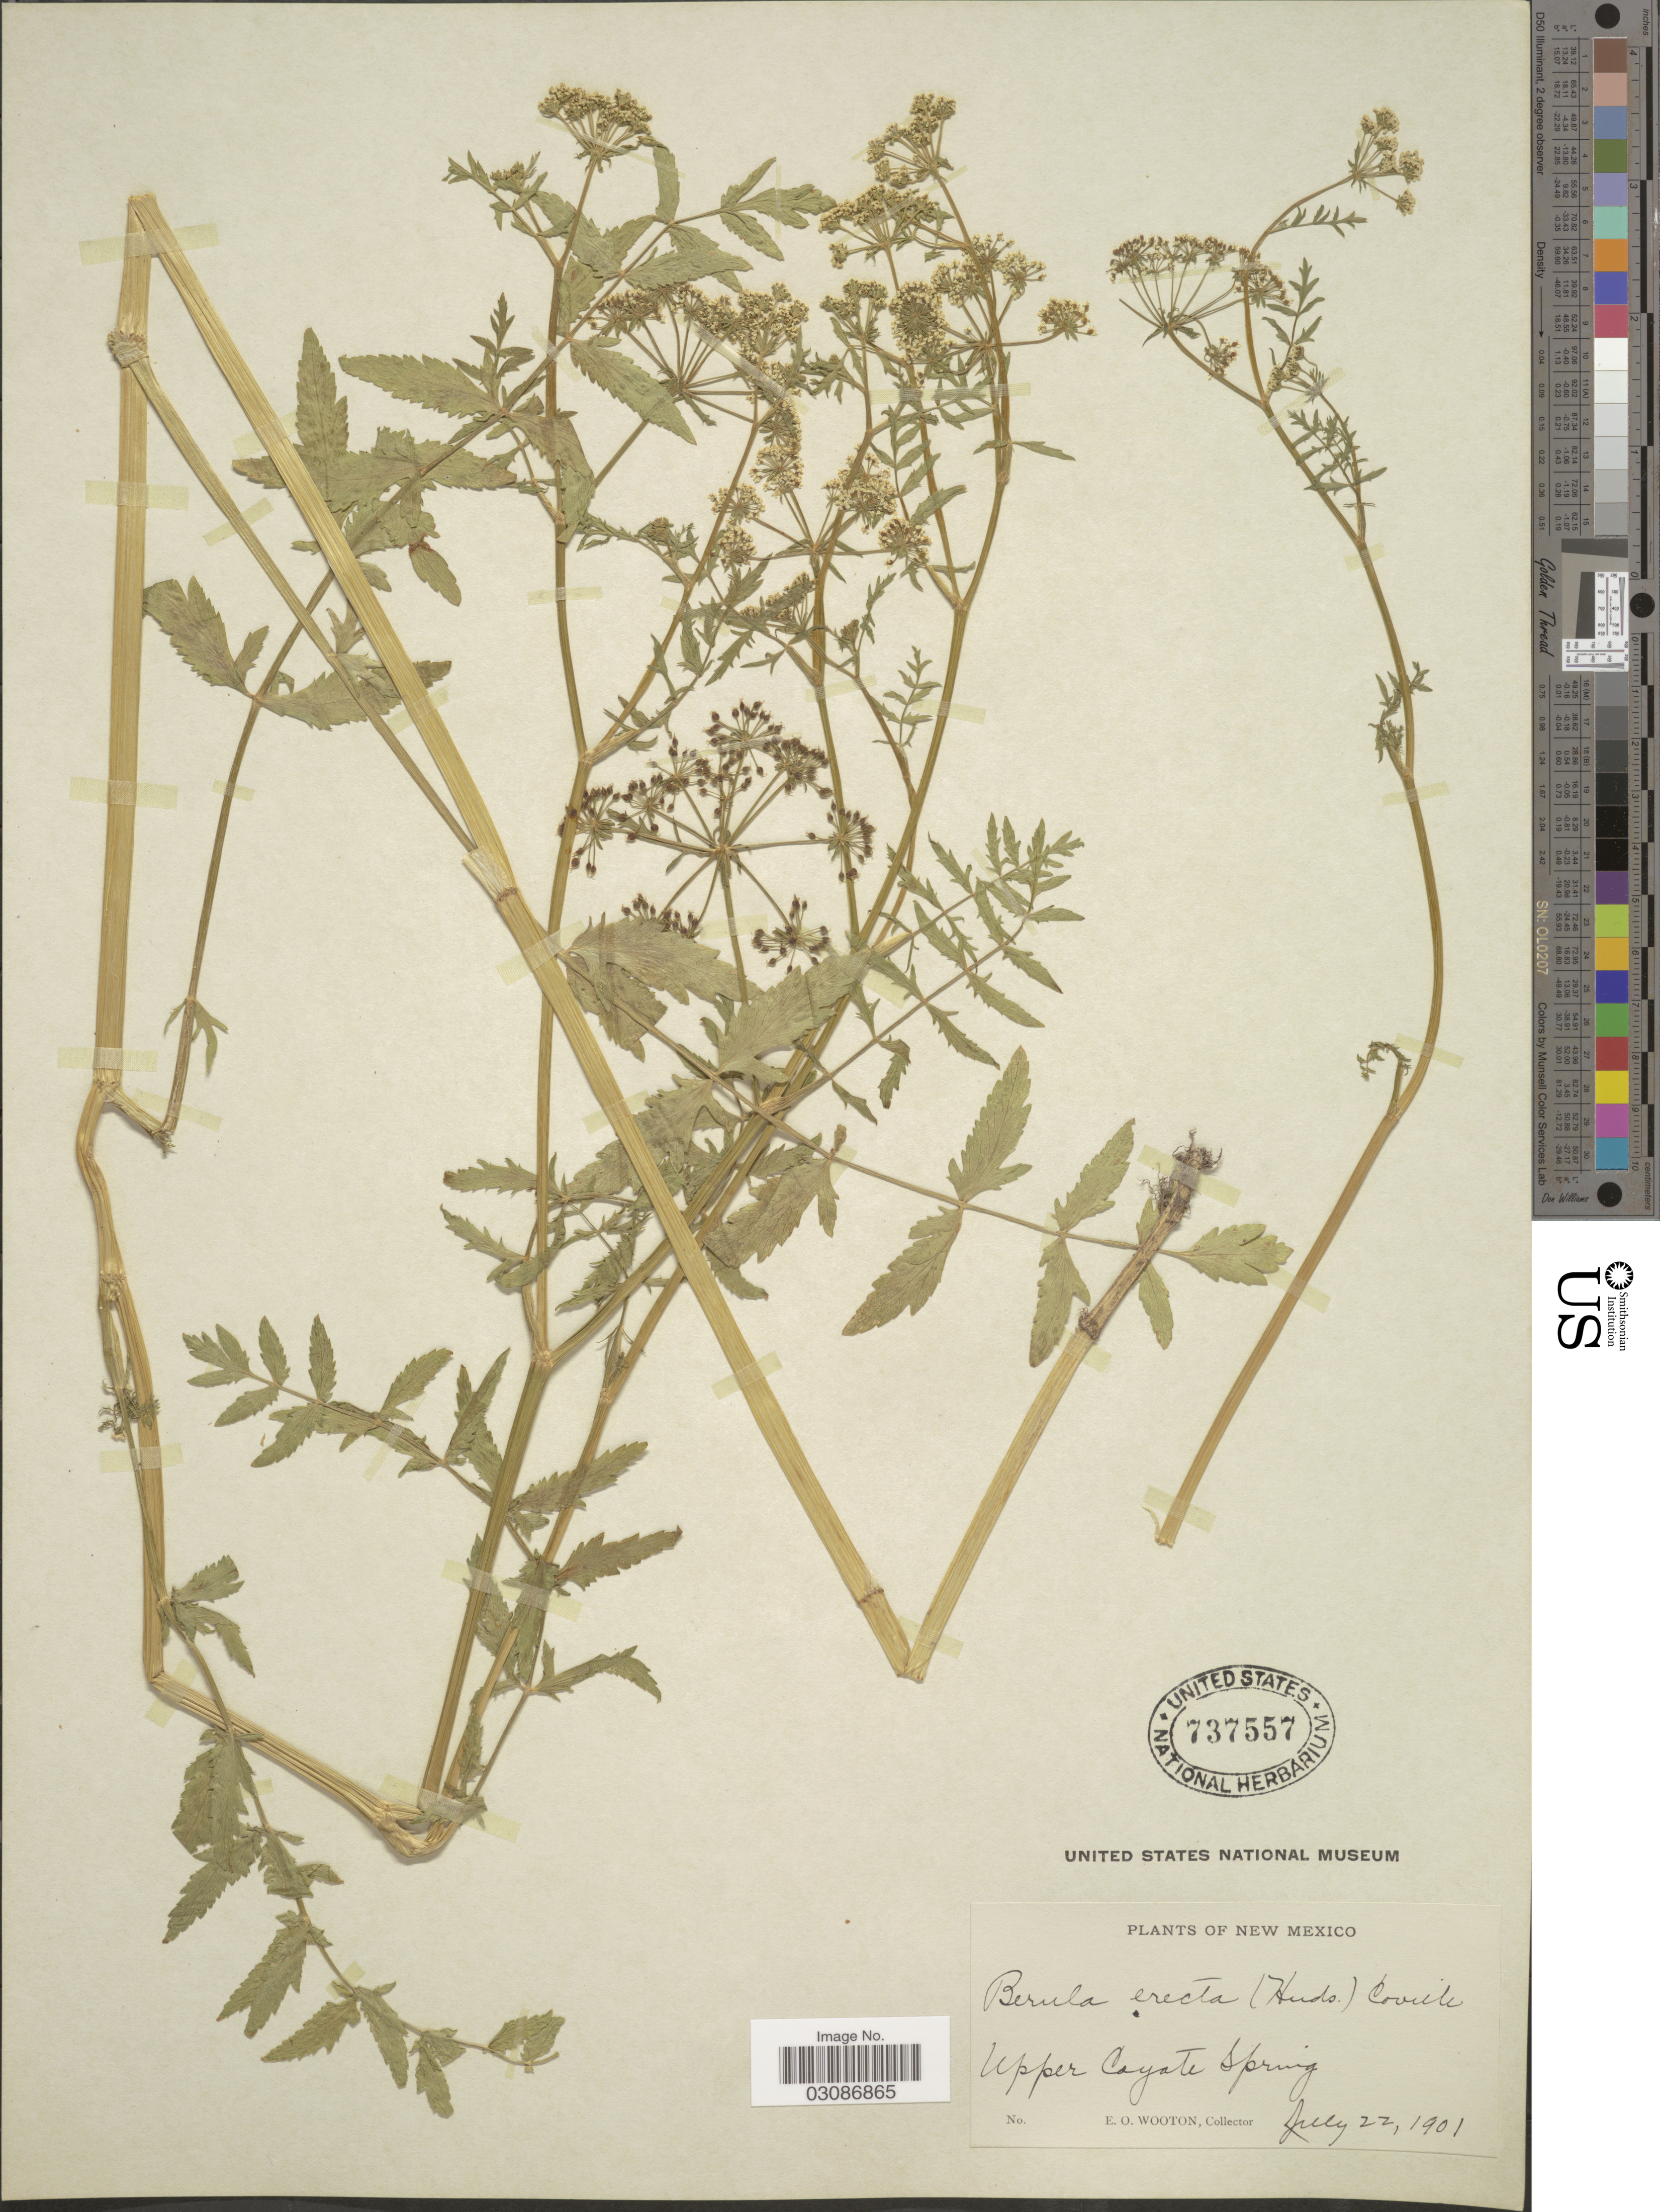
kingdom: Plantae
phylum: Tracheophyta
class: Magnoliopsida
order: Apiales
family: Apiaceae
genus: Berula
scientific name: Berula erecta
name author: (Huds.) Coville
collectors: E. O. Wooton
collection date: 1901-07-22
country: United States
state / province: New Mexico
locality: Upper Coyote Spring.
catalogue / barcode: US 737557